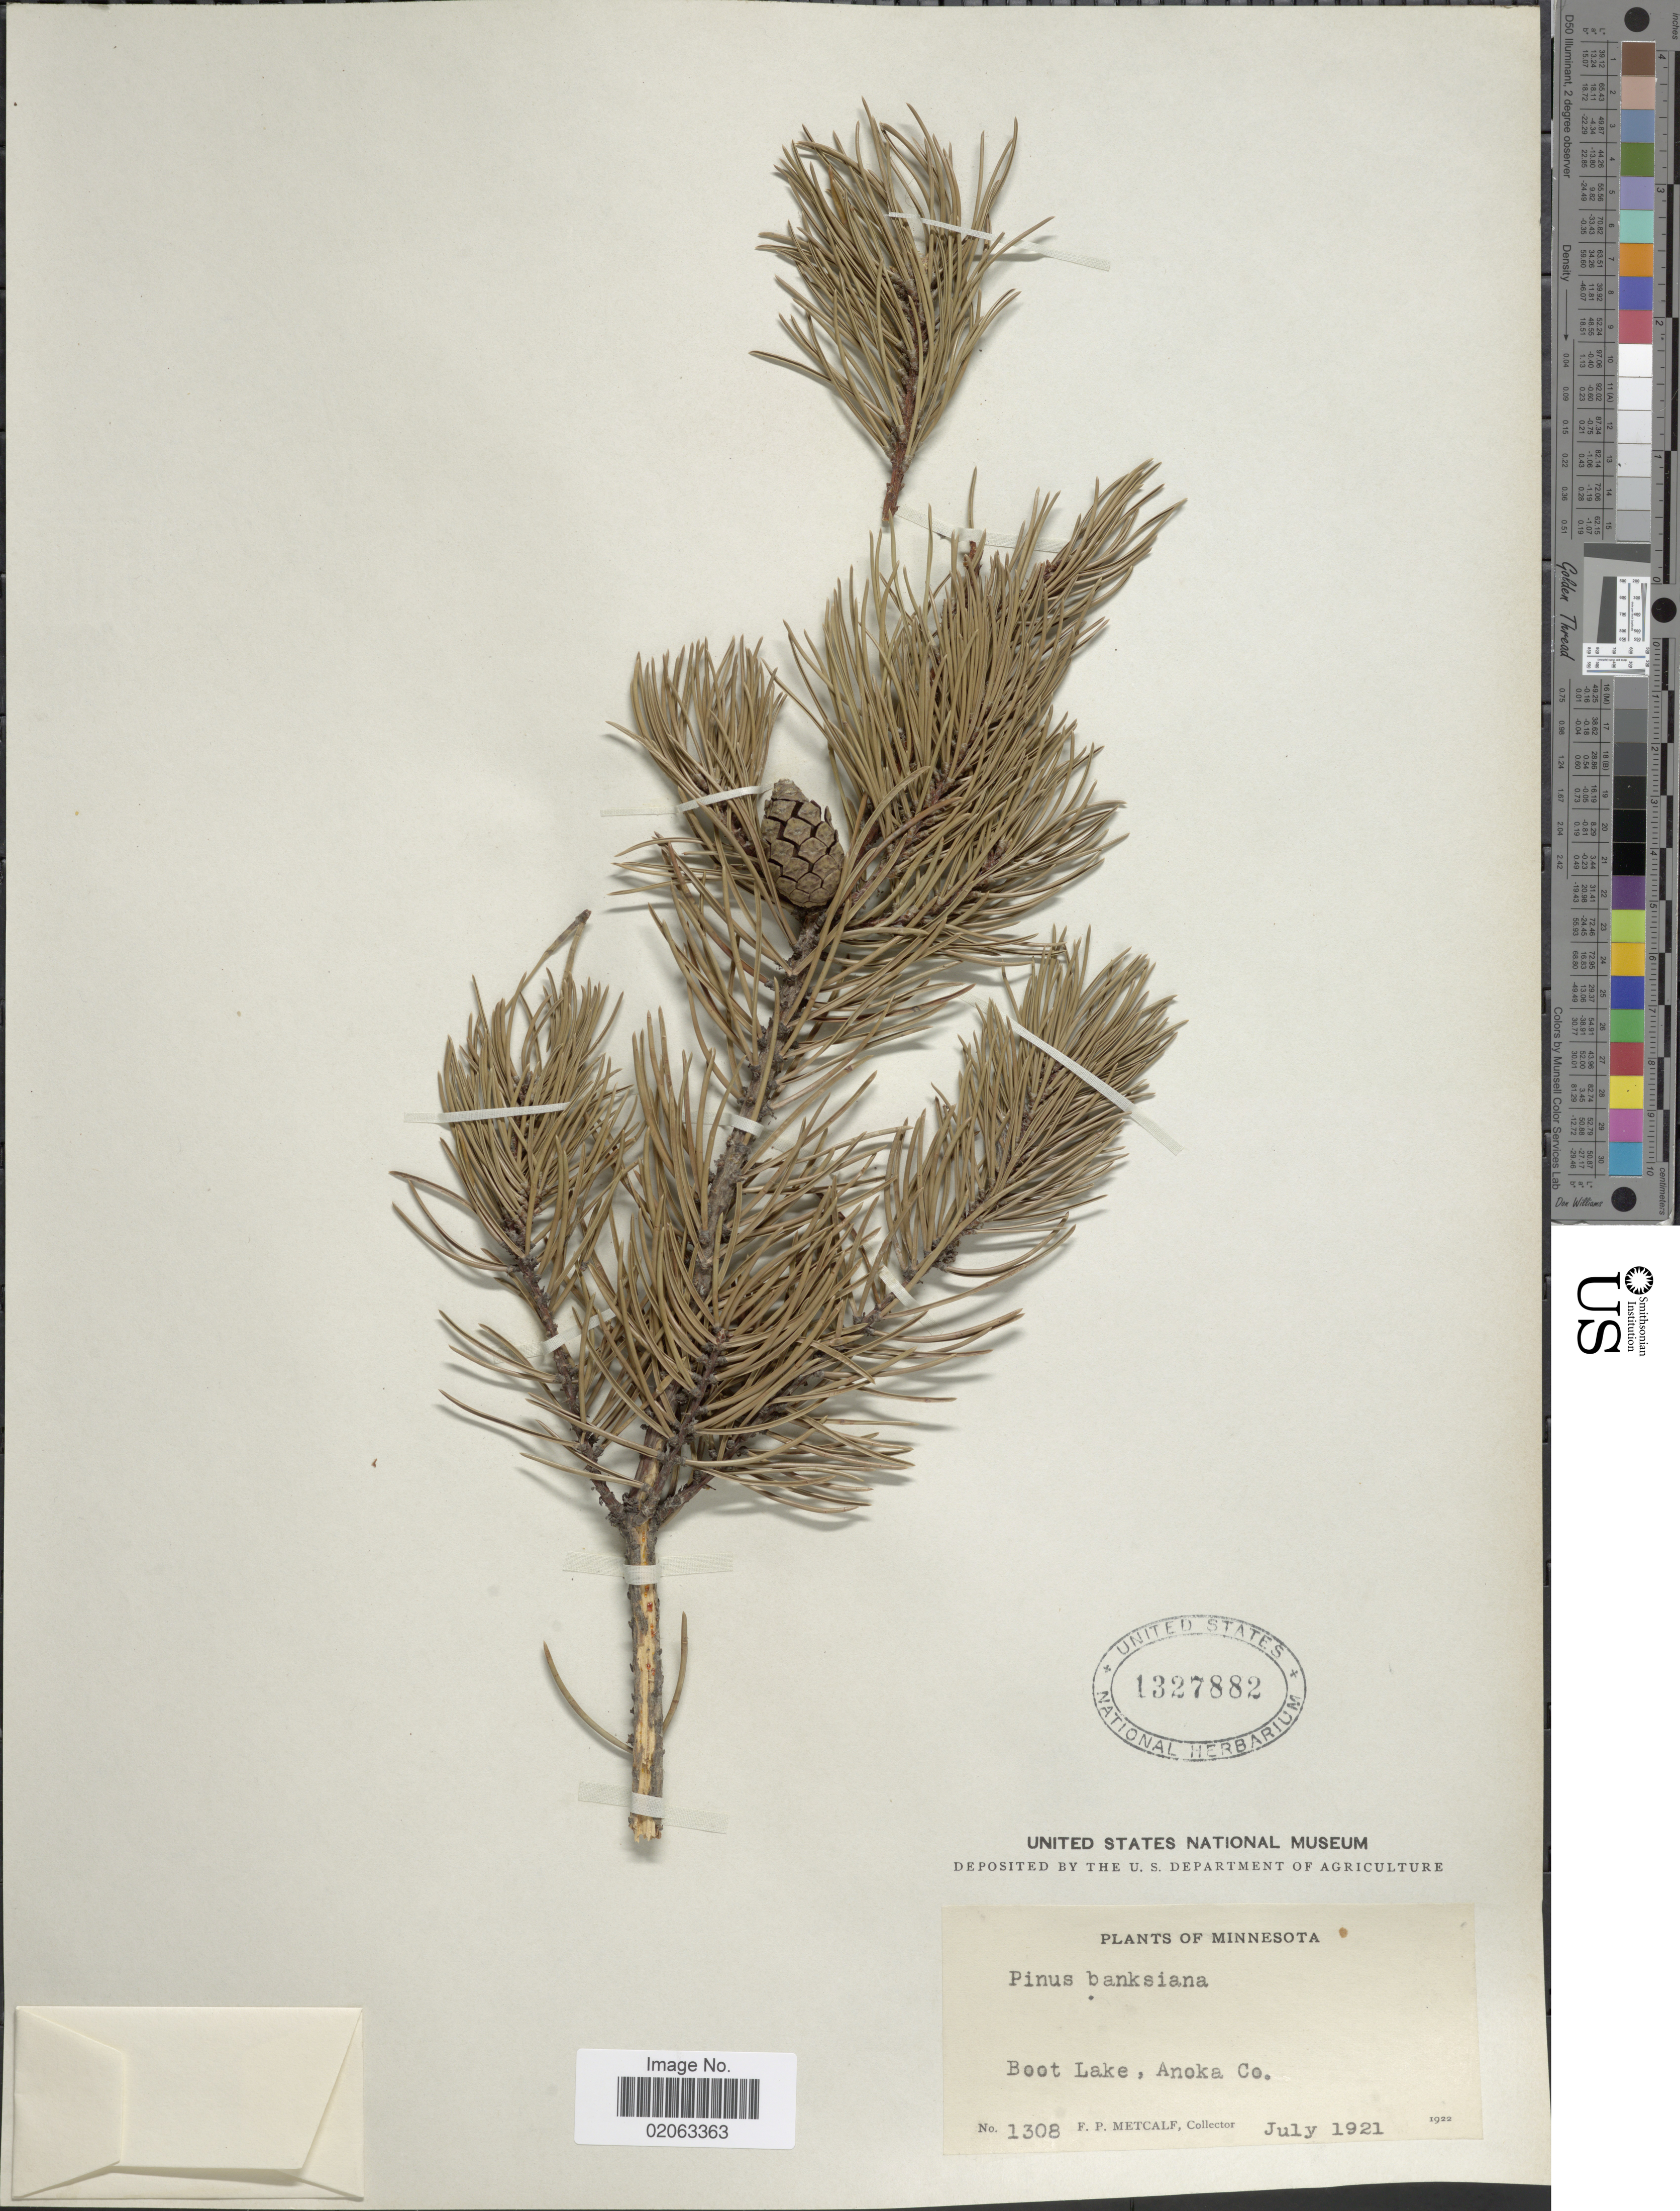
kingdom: Plantae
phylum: Tracheophyta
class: Pinopsida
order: Pinales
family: Pinaceae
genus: Pinus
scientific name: Pinus banksiana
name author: Lamb.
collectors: F. Metcalf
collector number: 1308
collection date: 1921-07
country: United States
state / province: Minnesota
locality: Boot Lake, Anoka Co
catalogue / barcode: US 1327882